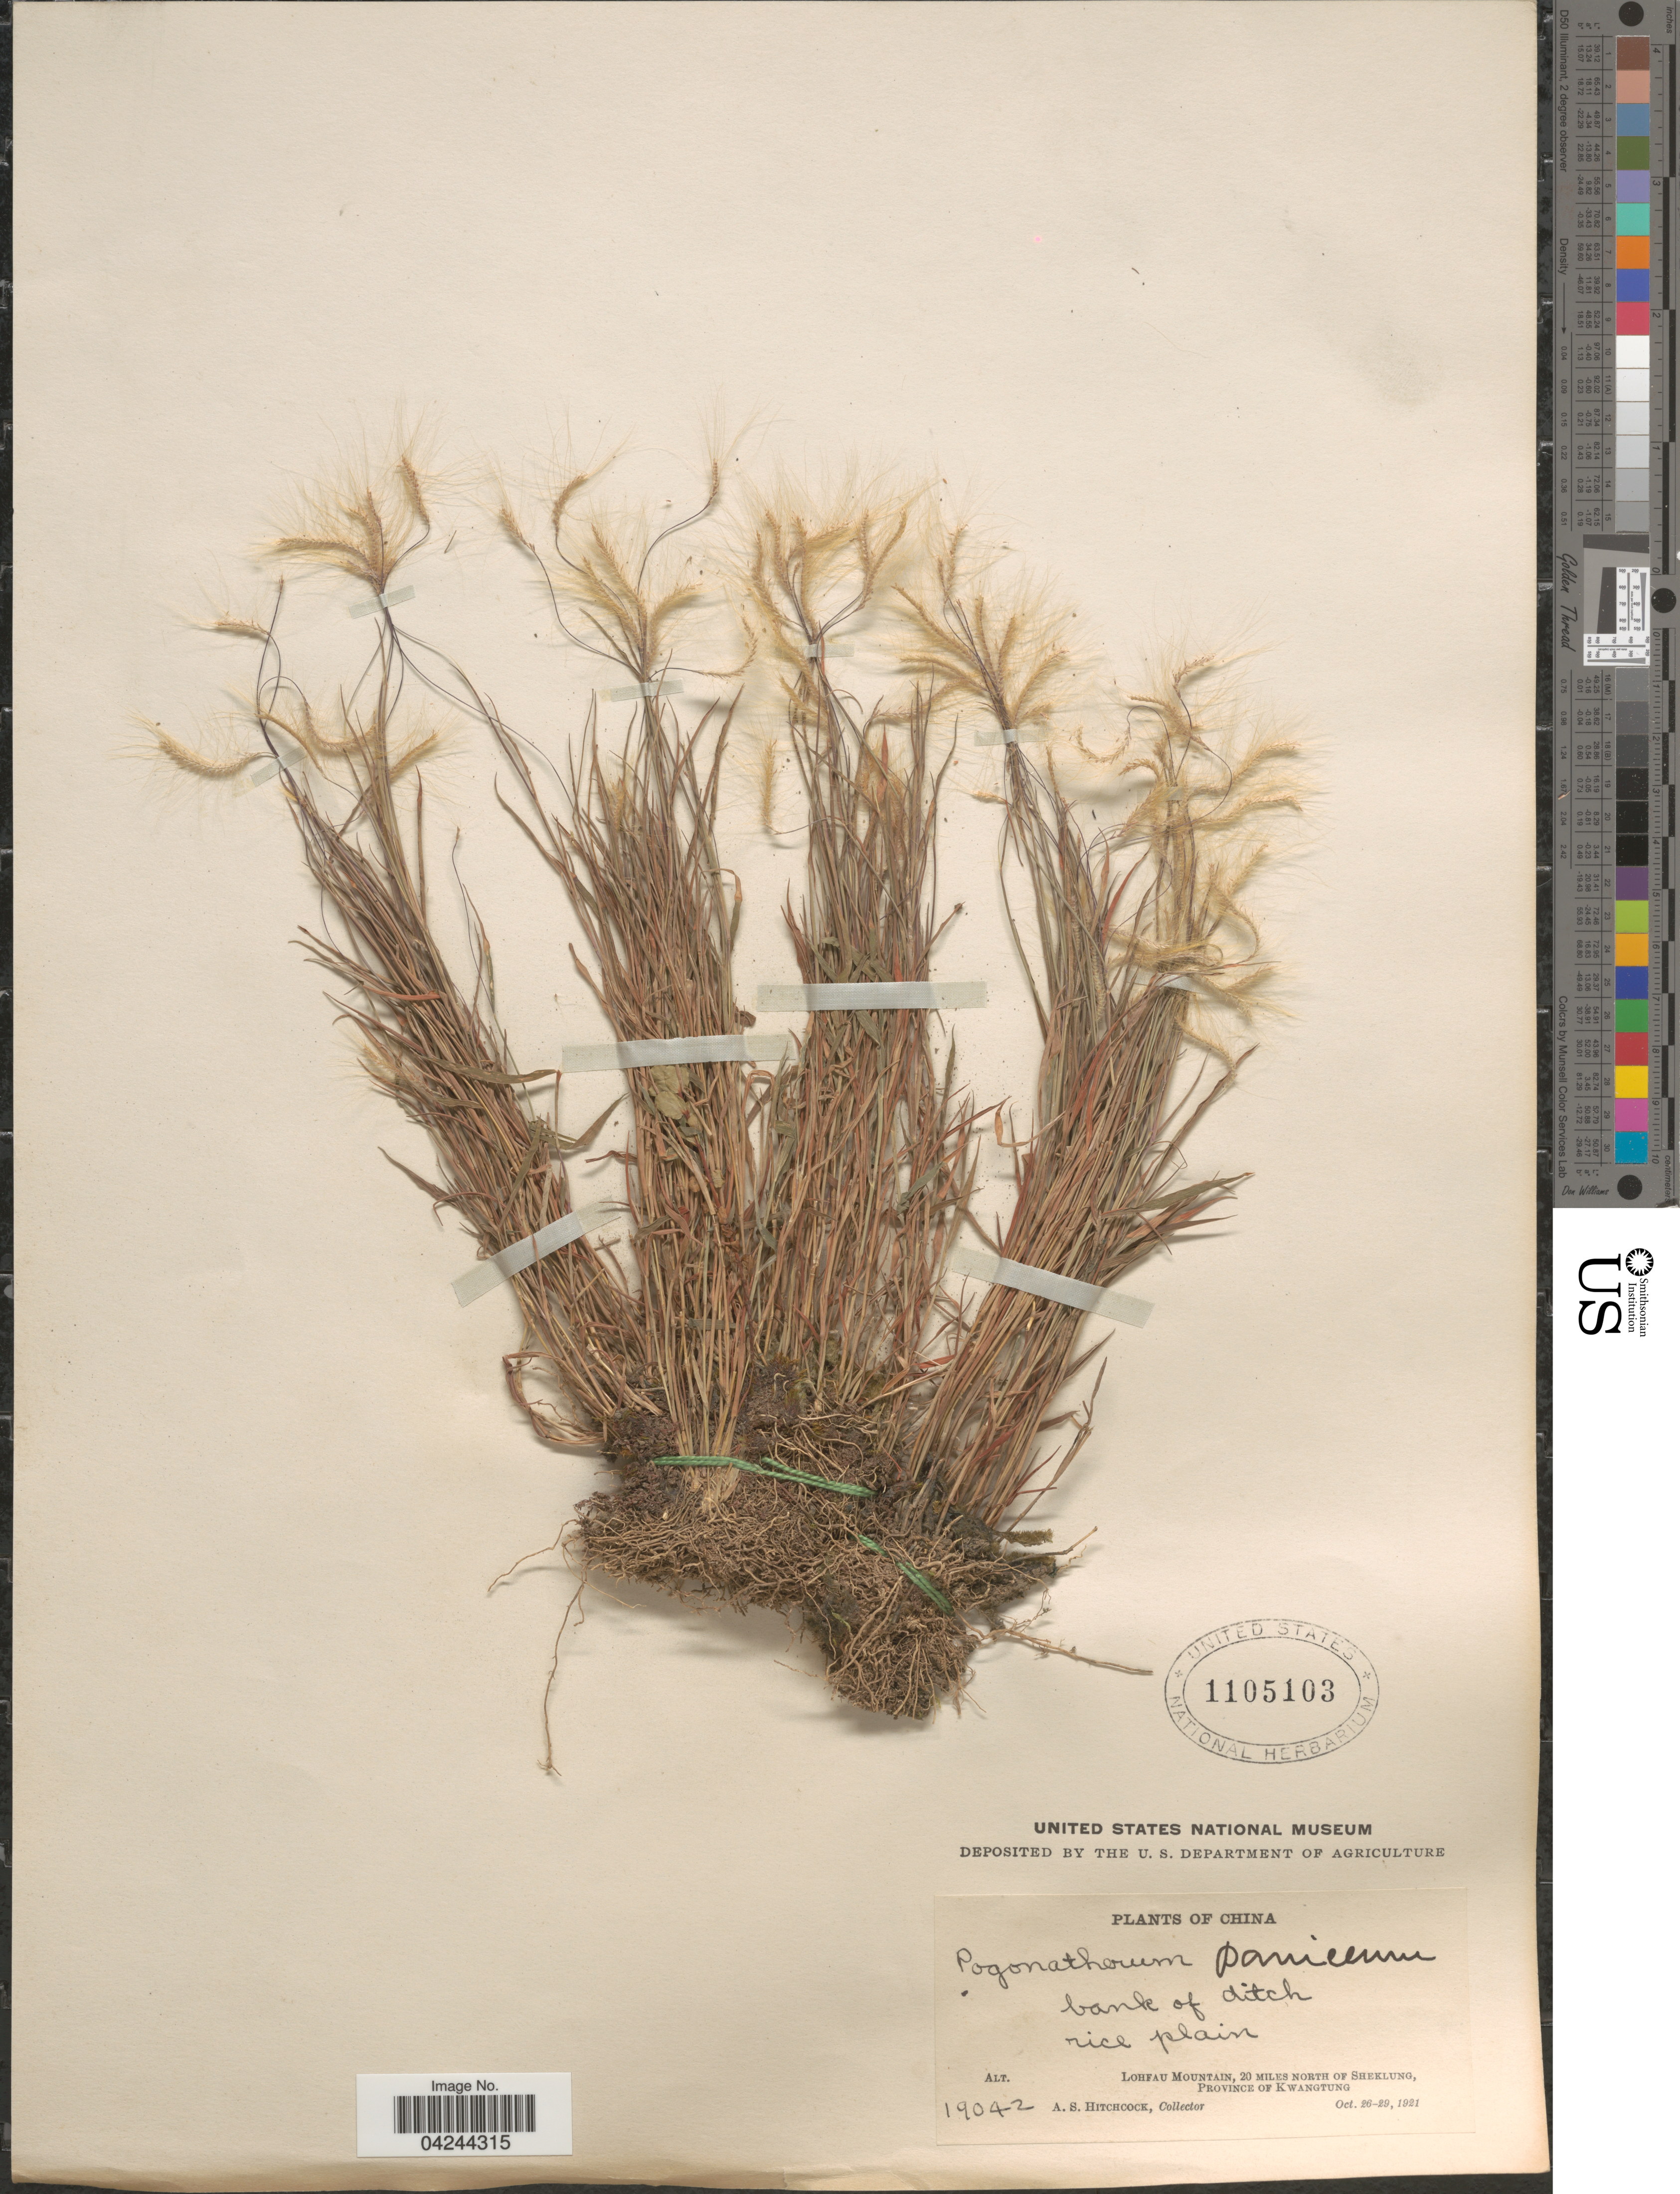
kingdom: Plantae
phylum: Tracheophyta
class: Liliopsida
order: Poales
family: Poaceae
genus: Pogonatherum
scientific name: Pogonatherum crinitum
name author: (Thunb.) Kunth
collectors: A. S. Hitchcock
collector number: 19042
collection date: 1921-10-26/1921-10-29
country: China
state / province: Guangdong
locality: Lohfau Mountain, 20 miles north of Sheklung, Province of Kwangtung.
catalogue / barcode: US 1105103